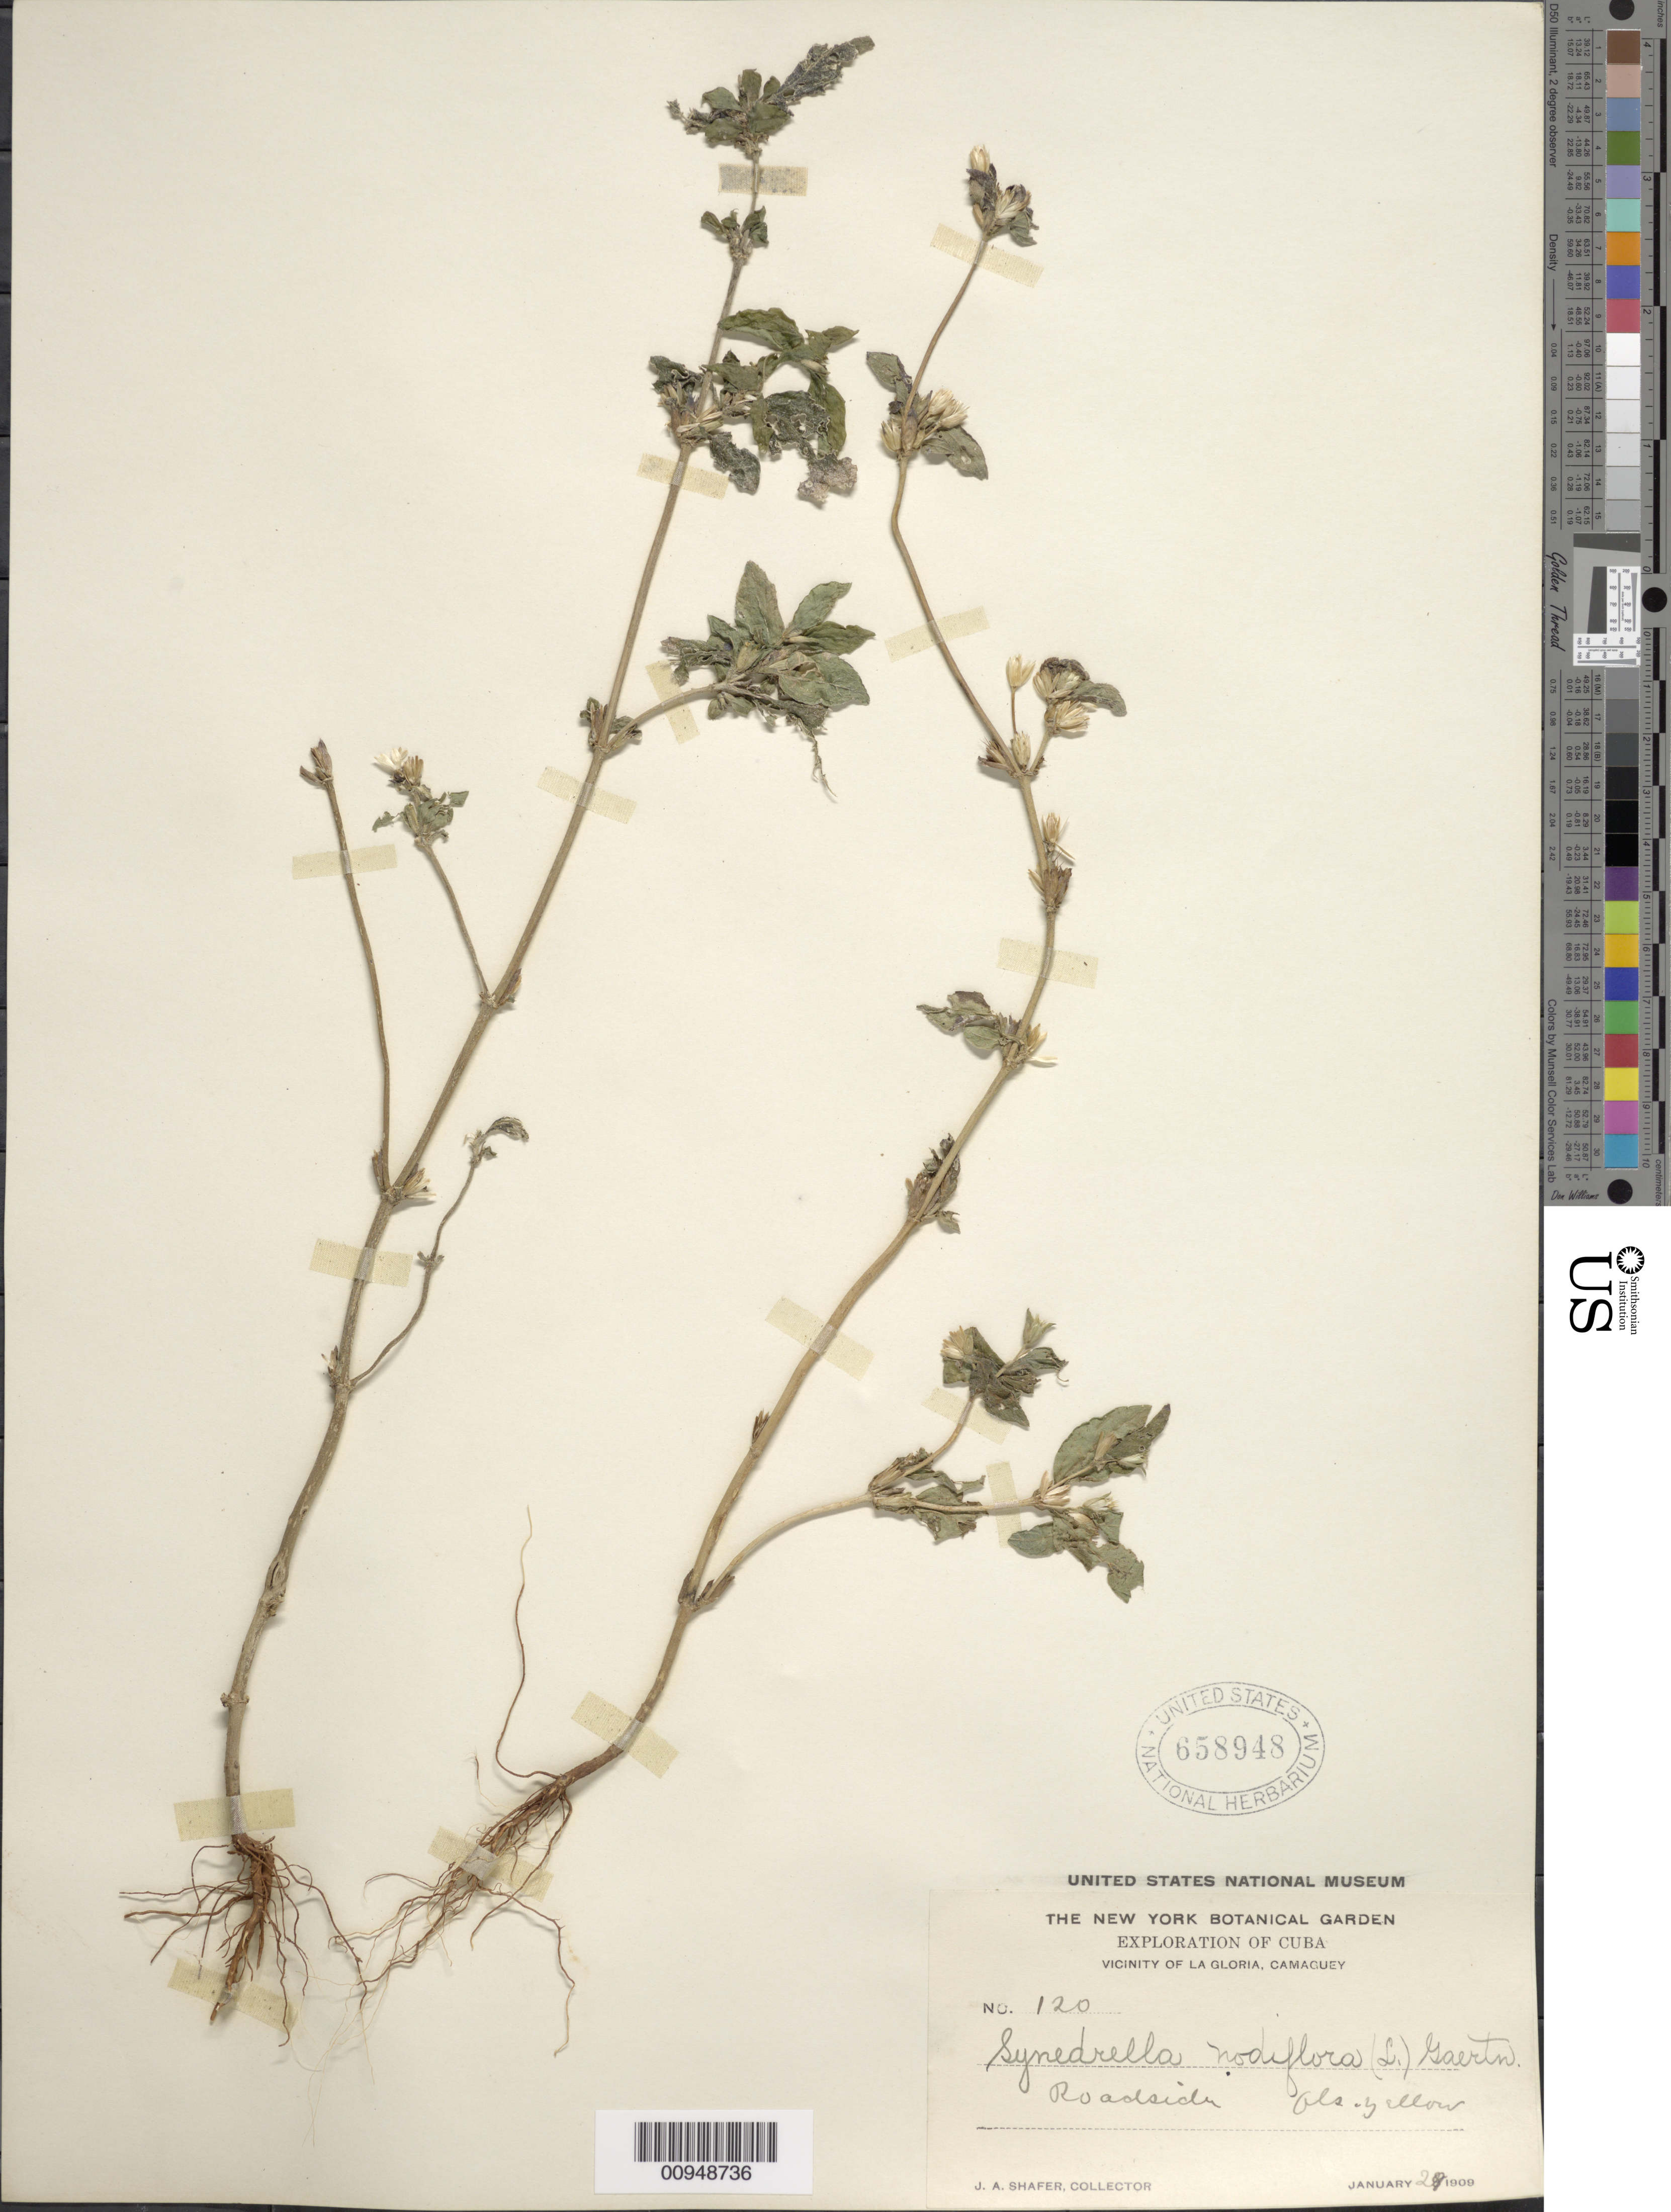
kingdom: Plantae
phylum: Tracheophyta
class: Magnoliopsida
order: Asterales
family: Asteraceae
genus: Synedrella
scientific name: Synedrella nodiflora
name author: (L.) Gaertn.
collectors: J. A. Shafer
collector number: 120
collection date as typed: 29 Jan 1909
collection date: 1909-01-29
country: Cuba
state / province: Camagüey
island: Cuba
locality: Vicinity of La Gloria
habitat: Roadside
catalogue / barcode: US 658948